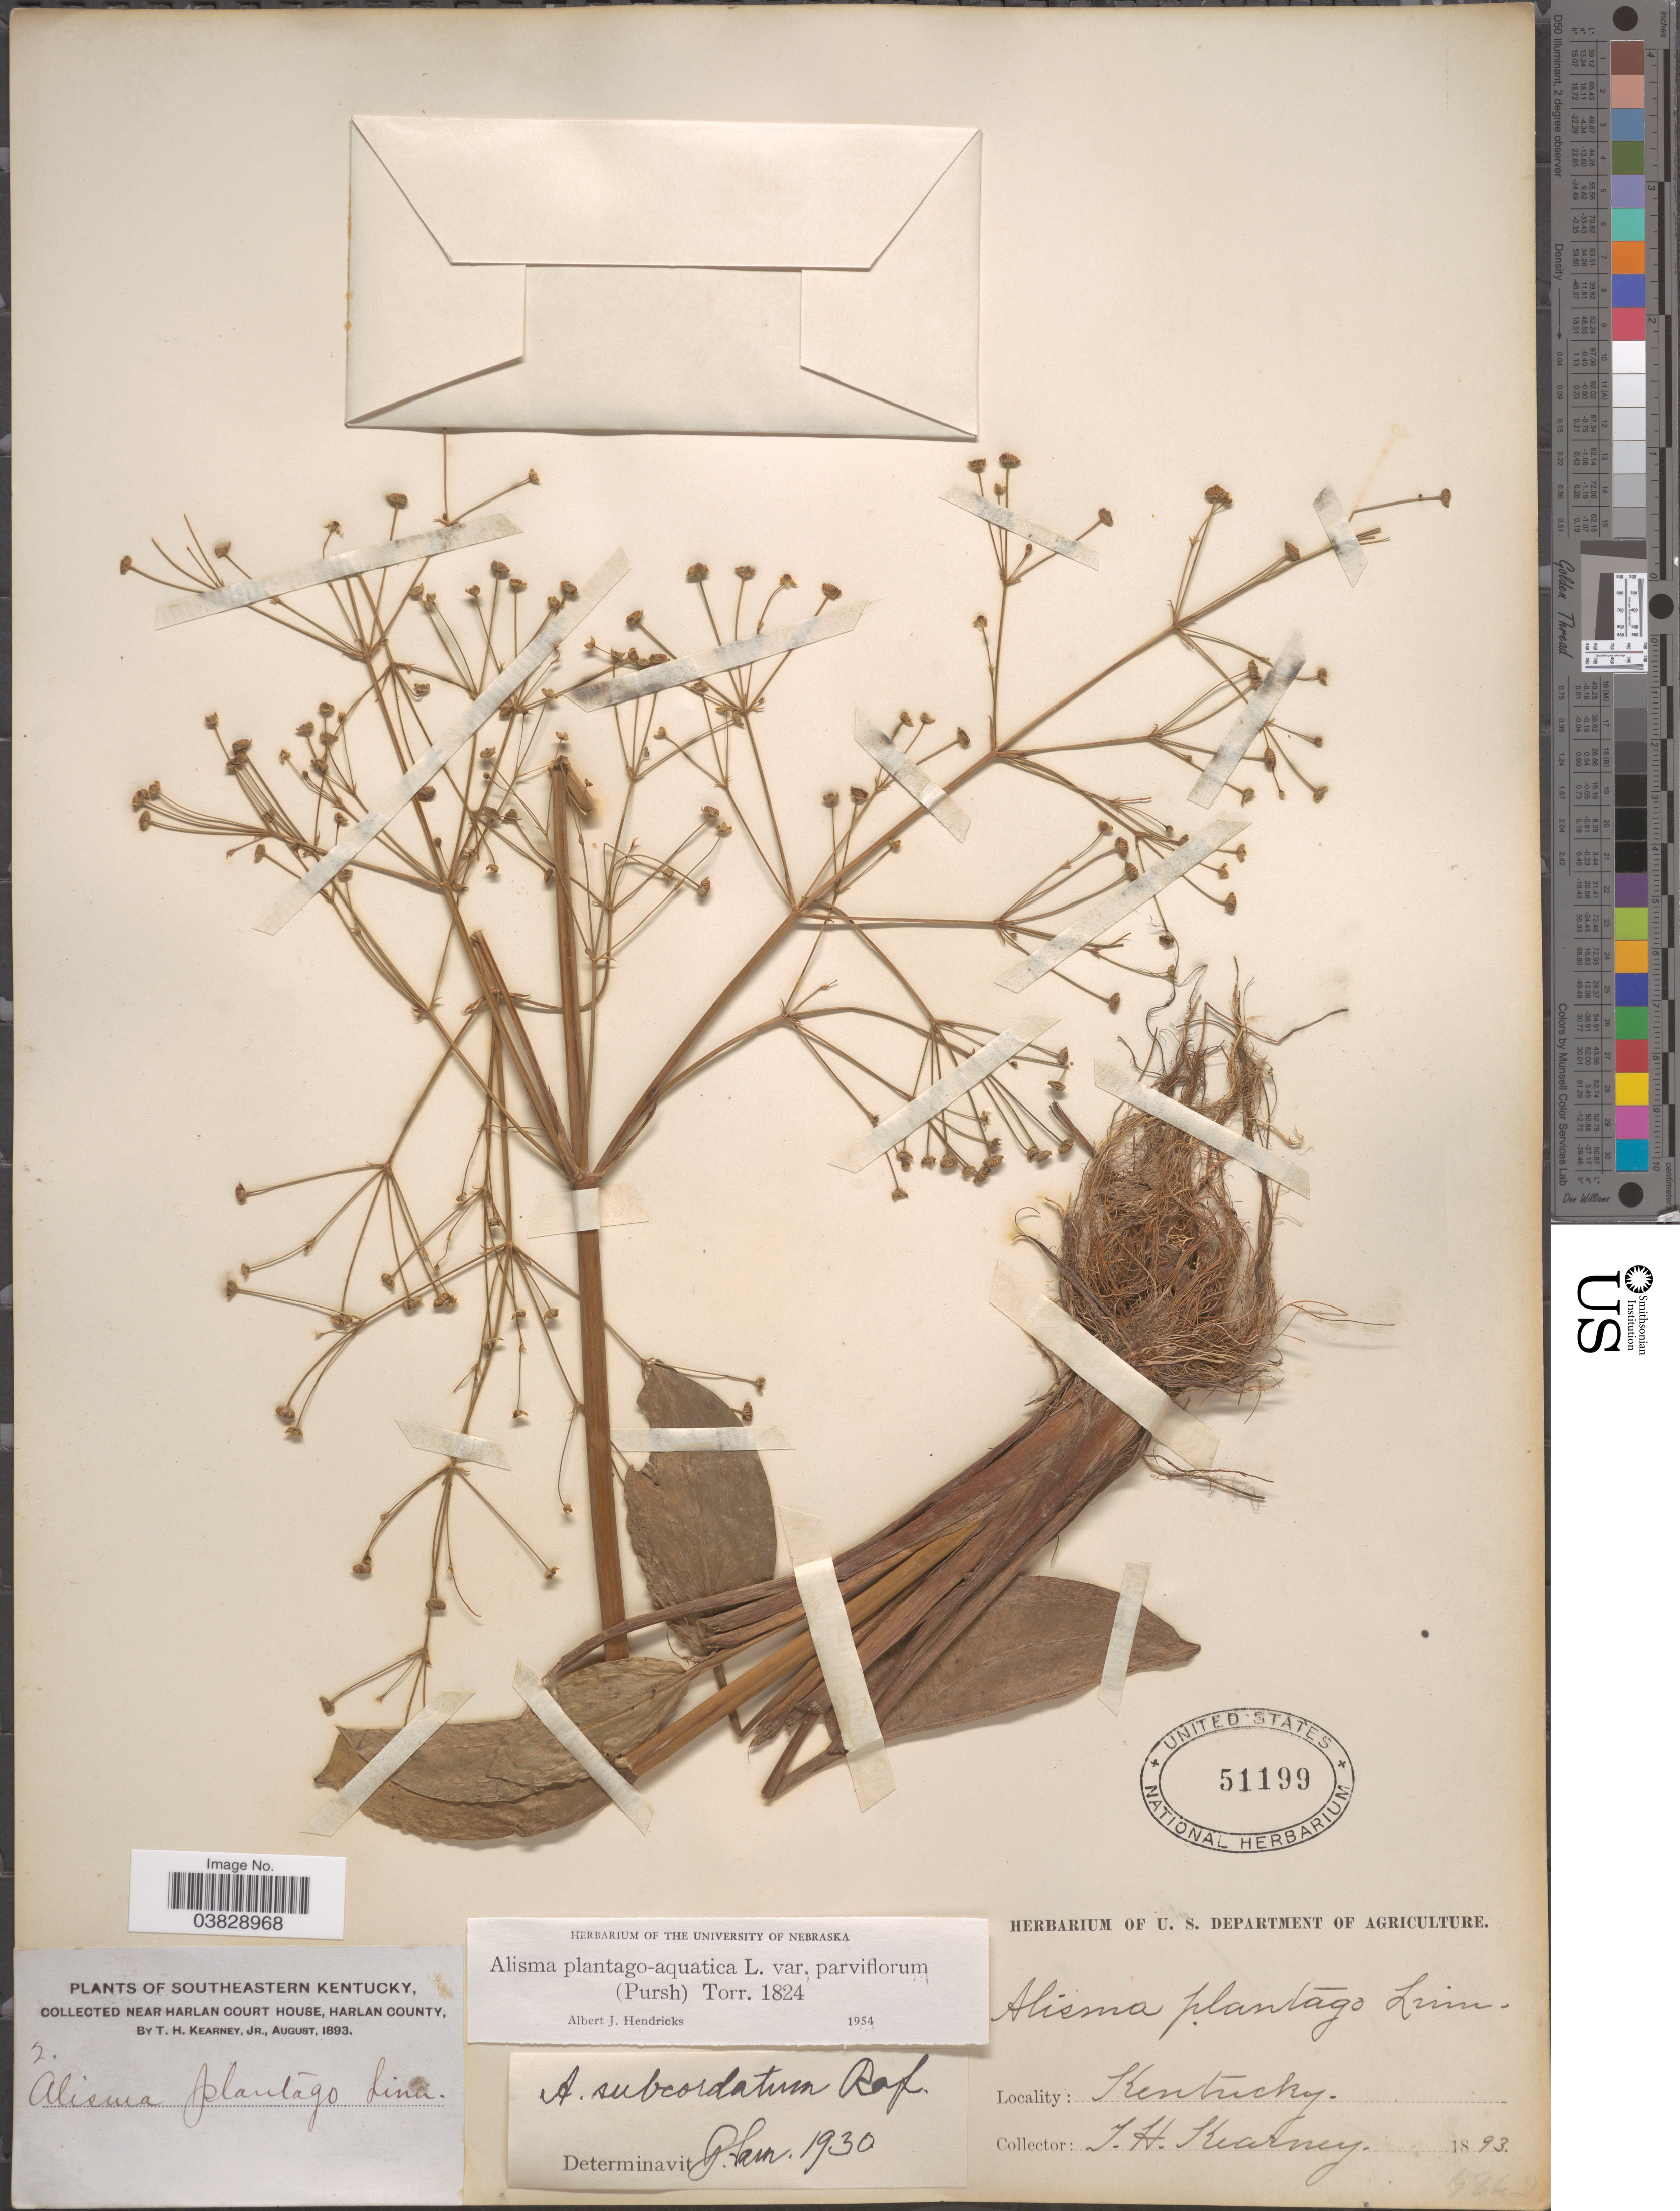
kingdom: Plantae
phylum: Tracheophyta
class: Liliopsida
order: Alismatales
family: Alismataceae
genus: Alisma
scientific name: Alisma plantago-aquatica var. parviflorum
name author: (Pursh) Torr.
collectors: T. H. Kearney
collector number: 2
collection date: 1893-08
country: United States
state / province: Kentucky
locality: Southeastern Kentucky. Near Harlan Court House, Harlan County.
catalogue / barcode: US 51199